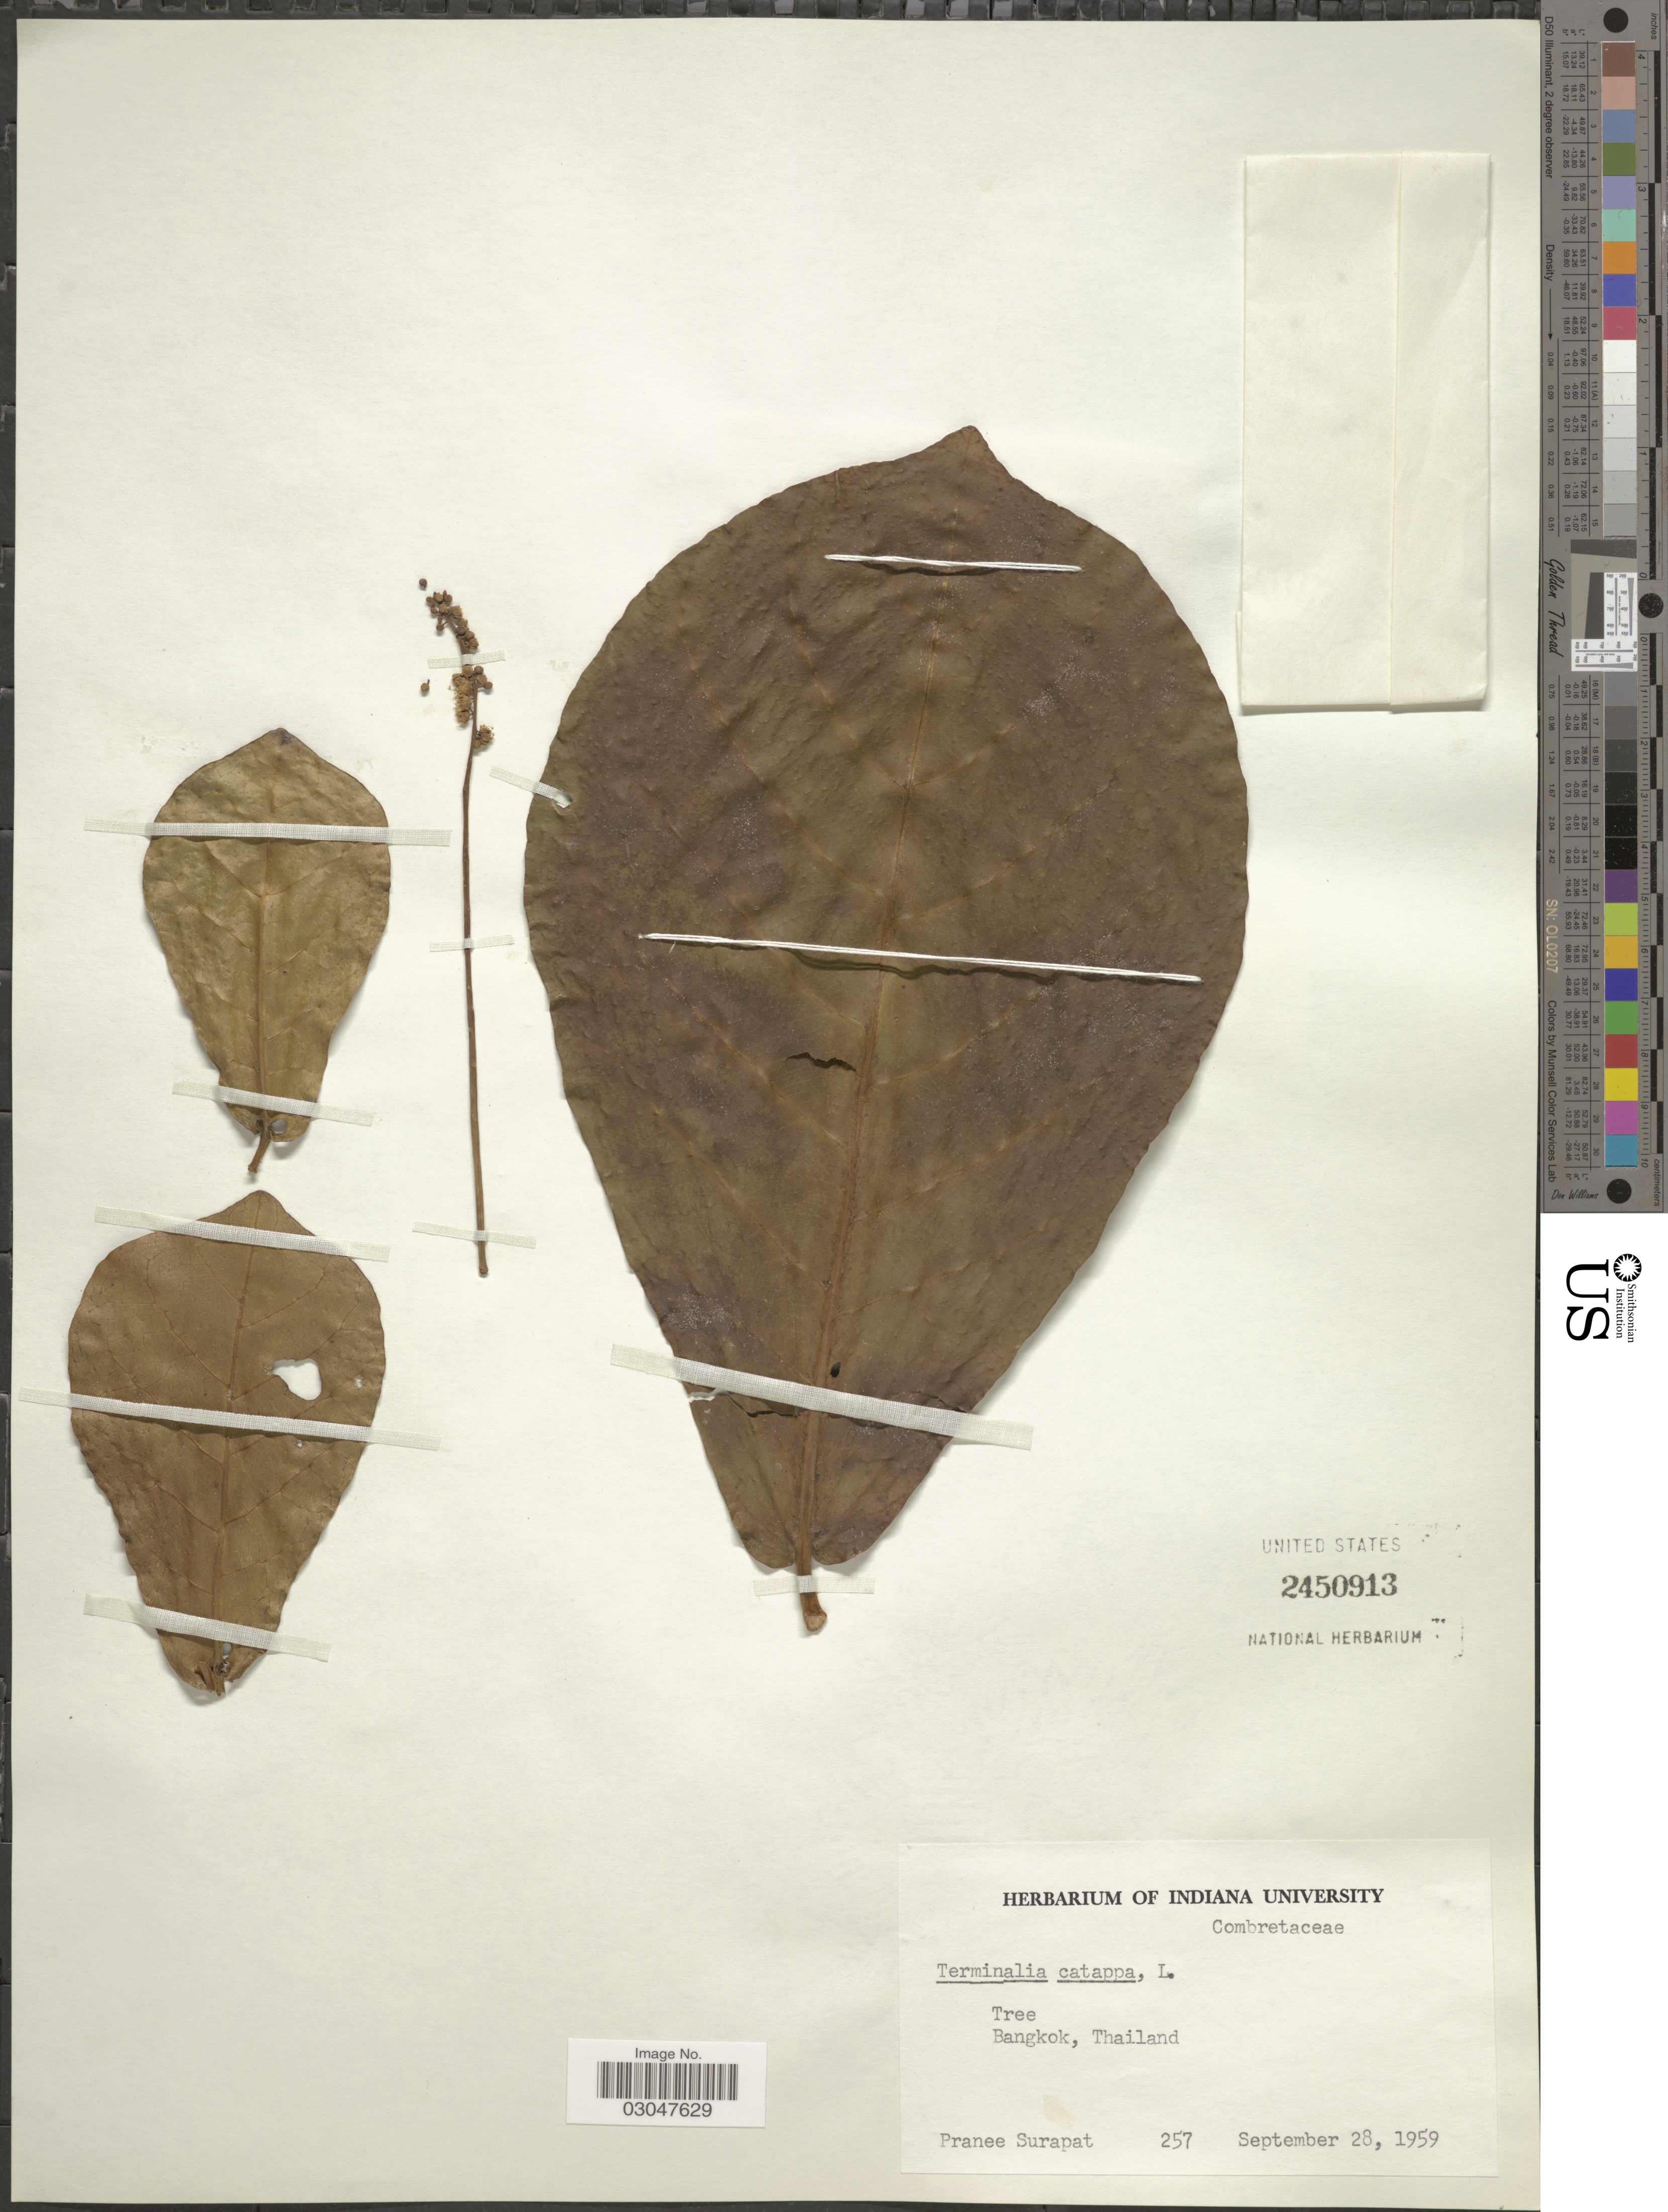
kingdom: Plantae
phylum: Tracheophyta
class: Magnoliopsida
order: Myrtales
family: Combretaceae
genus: Terminalia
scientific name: Terminalia catappa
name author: L.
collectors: P. Surapat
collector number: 257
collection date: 1959-09-28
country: Thailand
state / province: Bangkok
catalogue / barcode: US 2450913